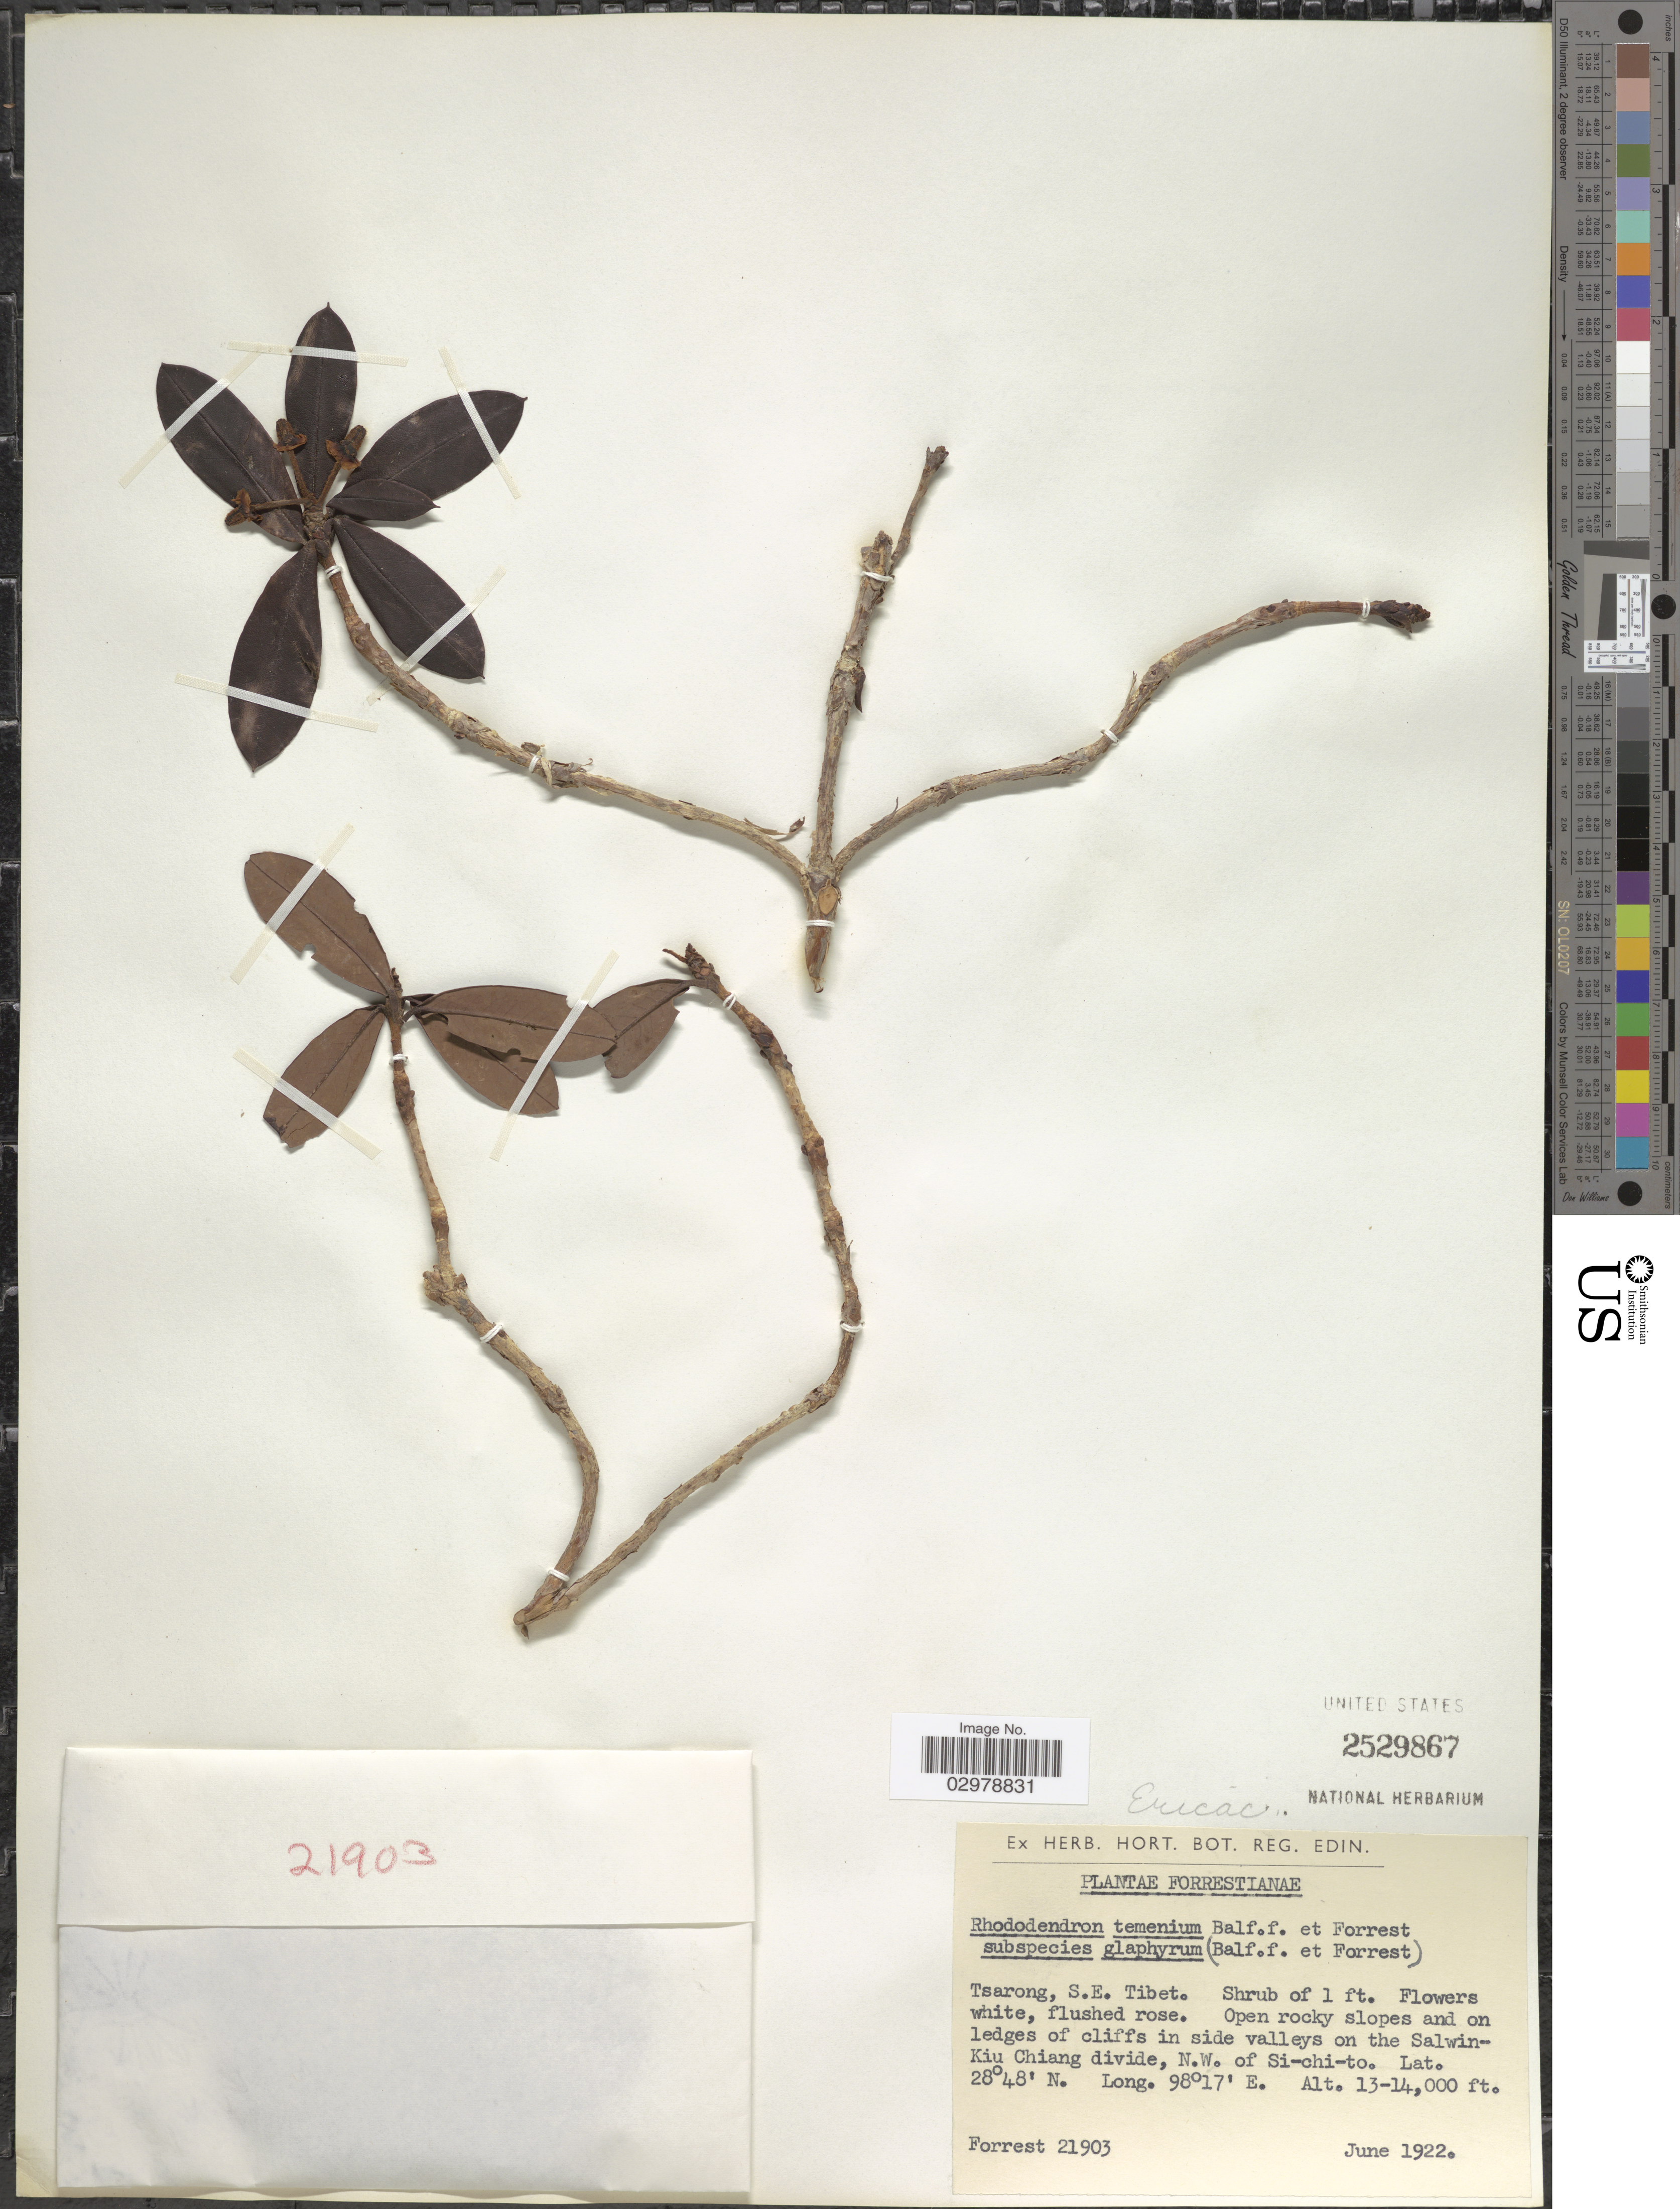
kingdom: Plantae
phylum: Tracheophyta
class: Magnoliopsida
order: Ericales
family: Ericaceae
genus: Rhododendron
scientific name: Rhododendron temenium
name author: Balf. f. & Forrest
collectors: -. Forrest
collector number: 21903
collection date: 1922-06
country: China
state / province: Xizang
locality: Tsarong, S.E. Tibet. On the Salwin-Kiu Chiang divide, N.W. of Si-chi-to.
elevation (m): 3962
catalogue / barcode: US 2529867